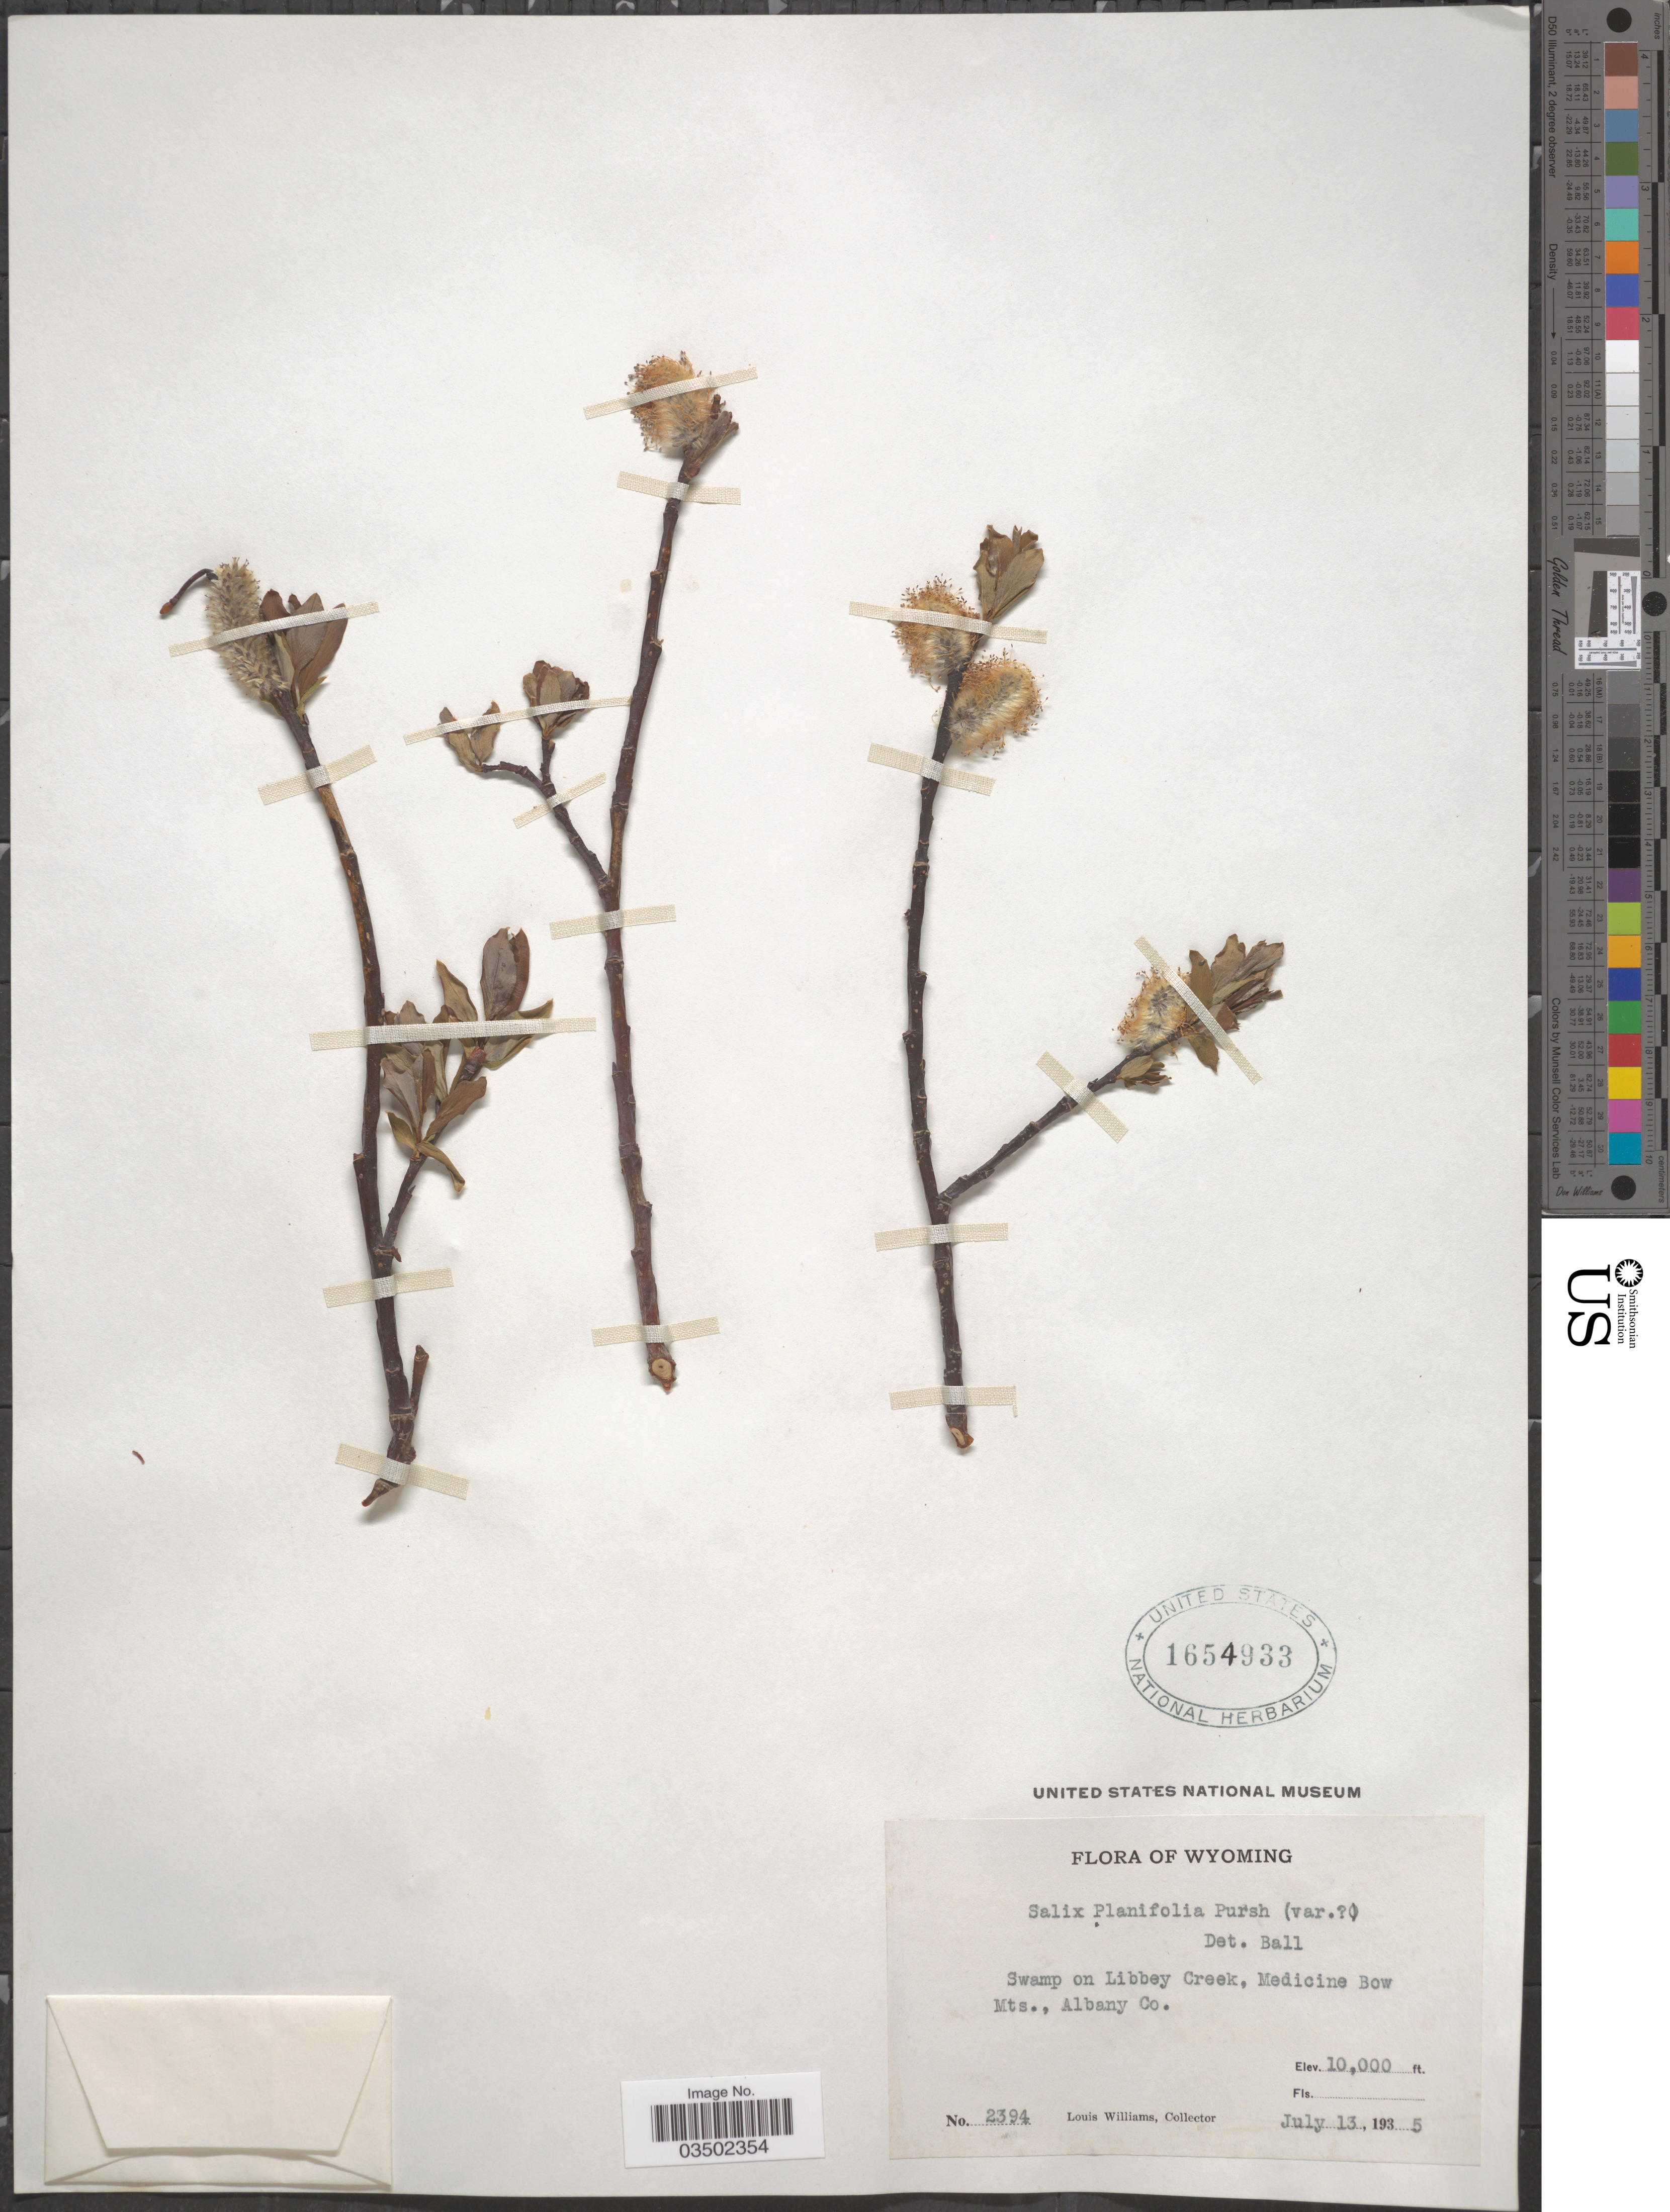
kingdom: Plantae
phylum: Tracheophyta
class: Magnoliopsida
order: Malpighiales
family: Salicaceae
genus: Salix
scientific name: Salix planifolia var. monica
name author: (Bebb) C.K. Schneid.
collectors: L. G. Williams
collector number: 2394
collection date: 1935-07-13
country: United States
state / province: Wyoming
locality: Swamp on Libbey Creek, Medicine Bow Mts., Albany Co.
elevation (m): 3048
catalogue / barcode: US 1654933